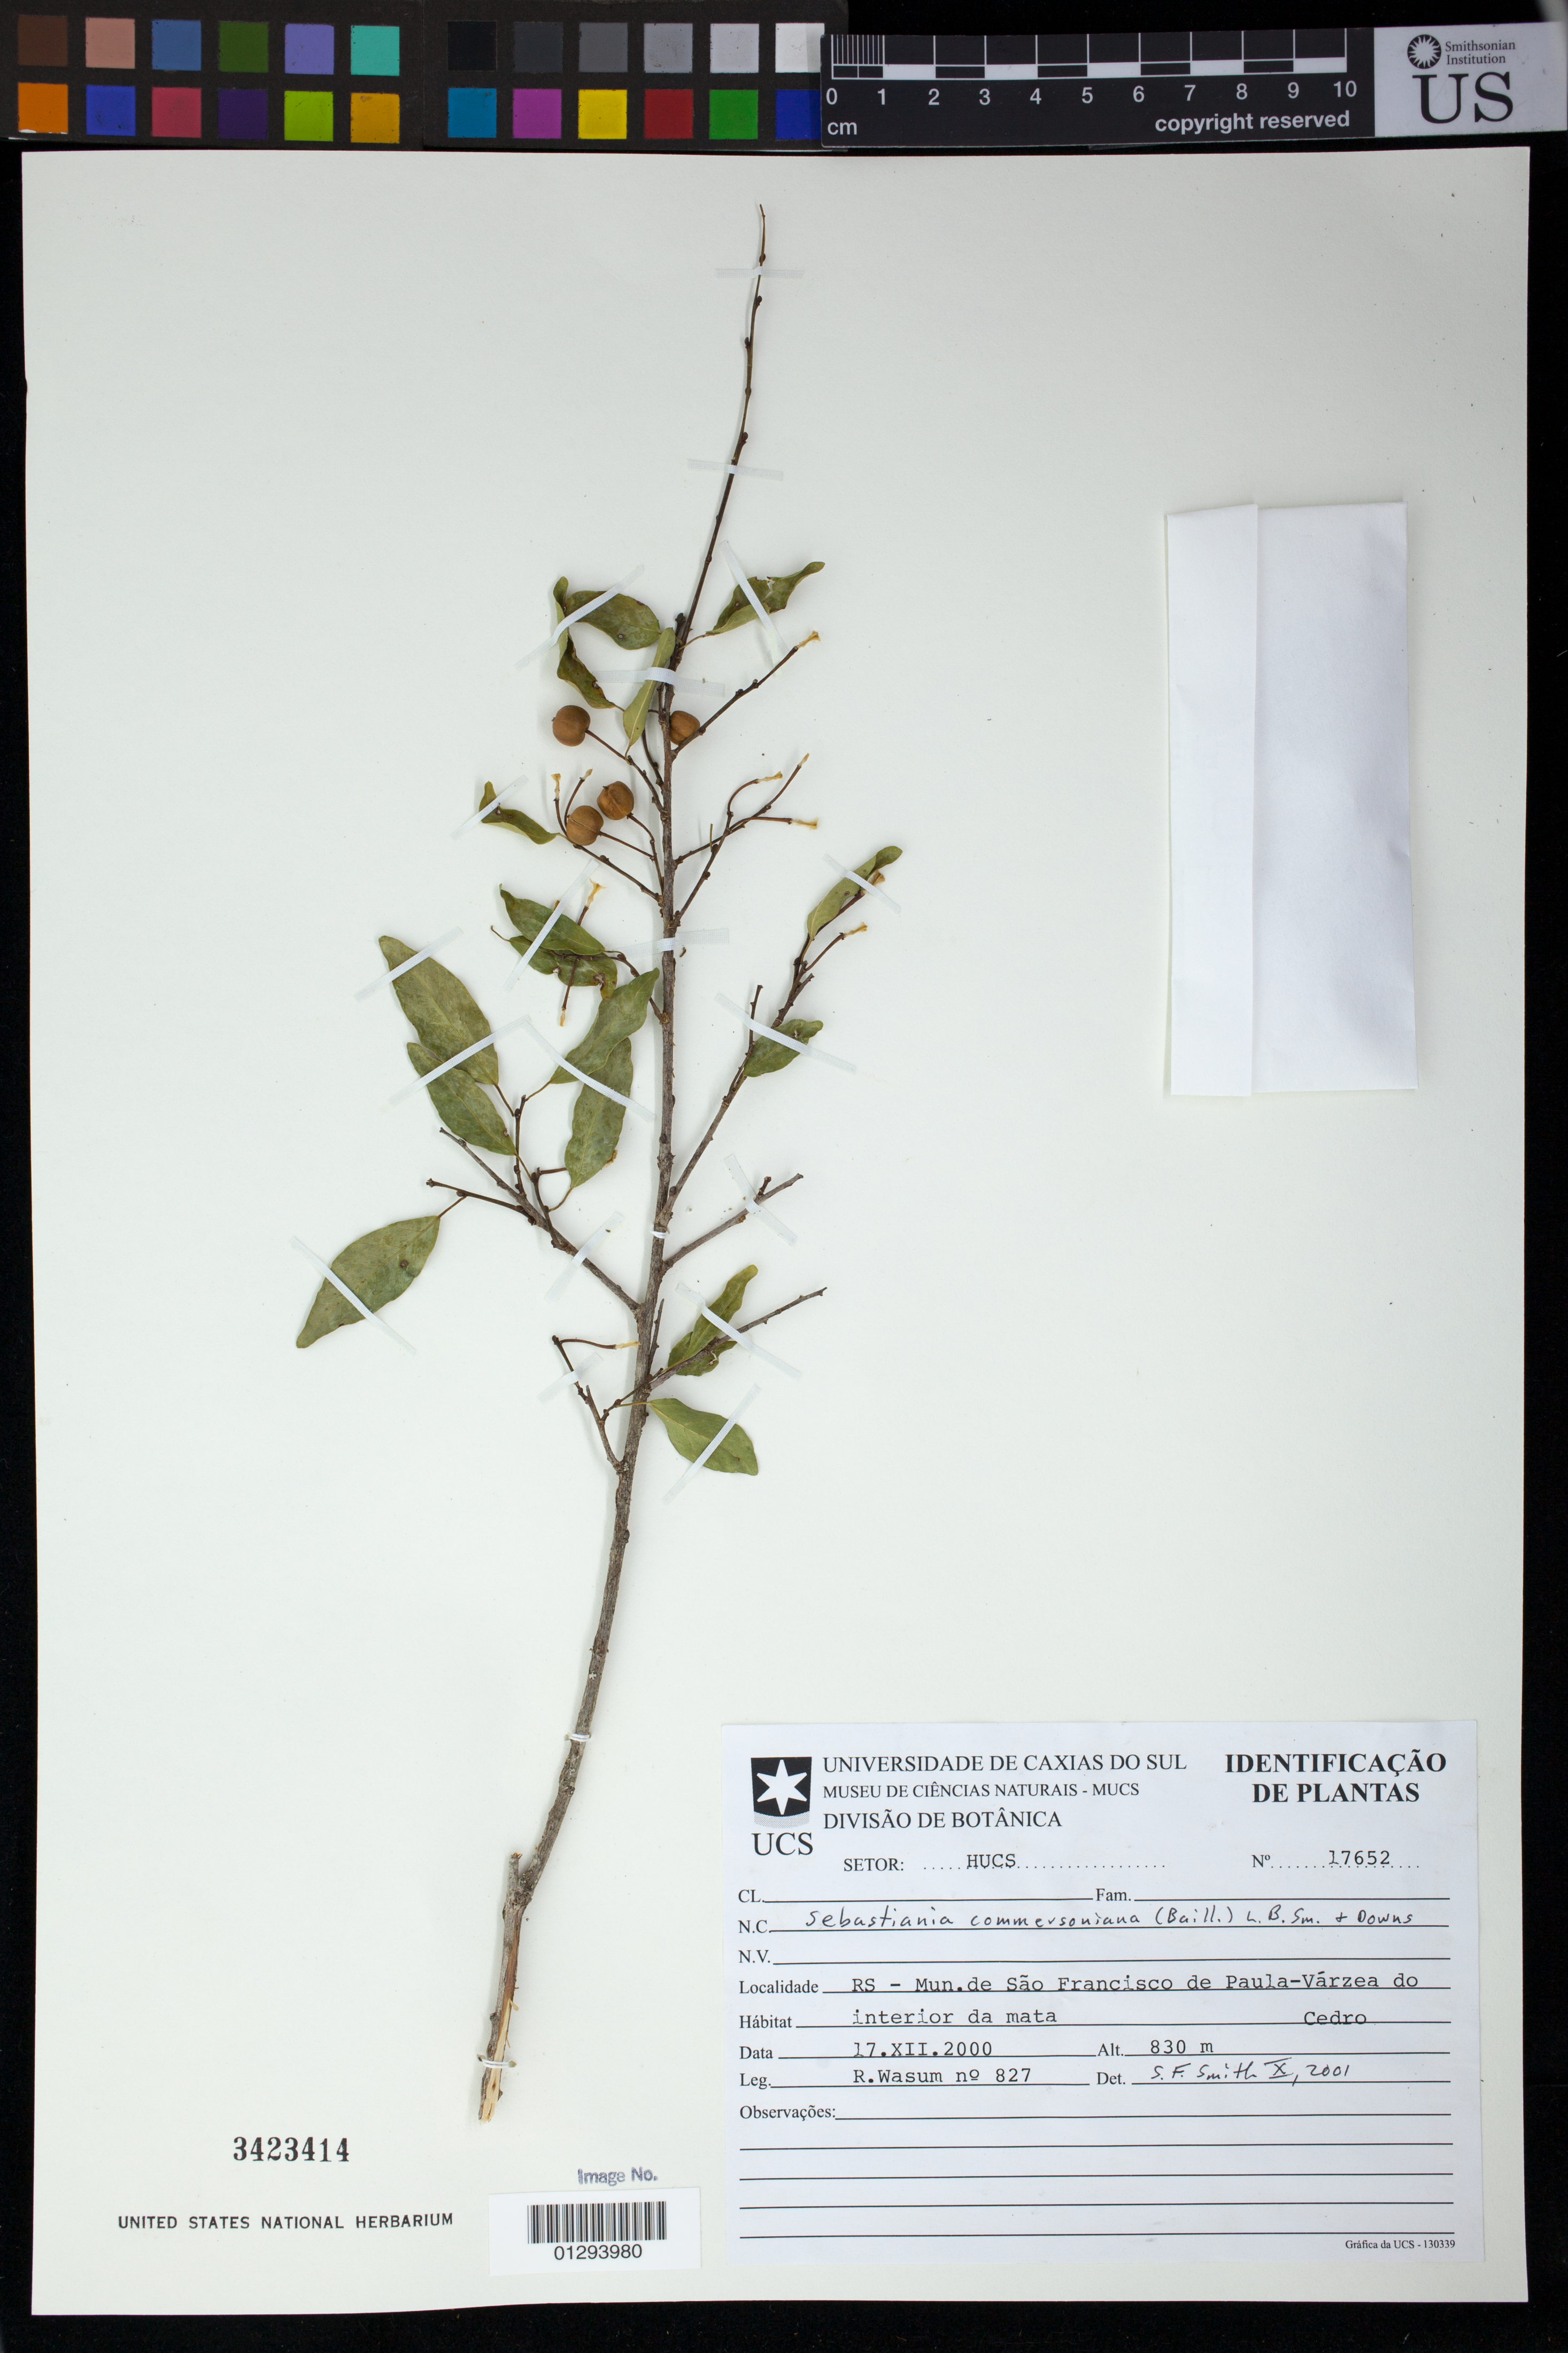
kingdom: Plantae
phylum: Tracheophyta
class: Magnoliopsida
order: Malpighiales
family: Euphorbiaceae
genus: Sebastiania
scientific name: Sebastiania commersoniana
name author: (Baill.) L.B. Sm. & Downs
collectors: R. Wasum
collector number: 827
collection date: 2000-12-17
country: Brazil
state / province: Rio Grande do Sul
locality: Mun. de Sao Francisco de Paula, Varzea do Cedro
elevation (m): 830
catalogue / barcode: US 3423414